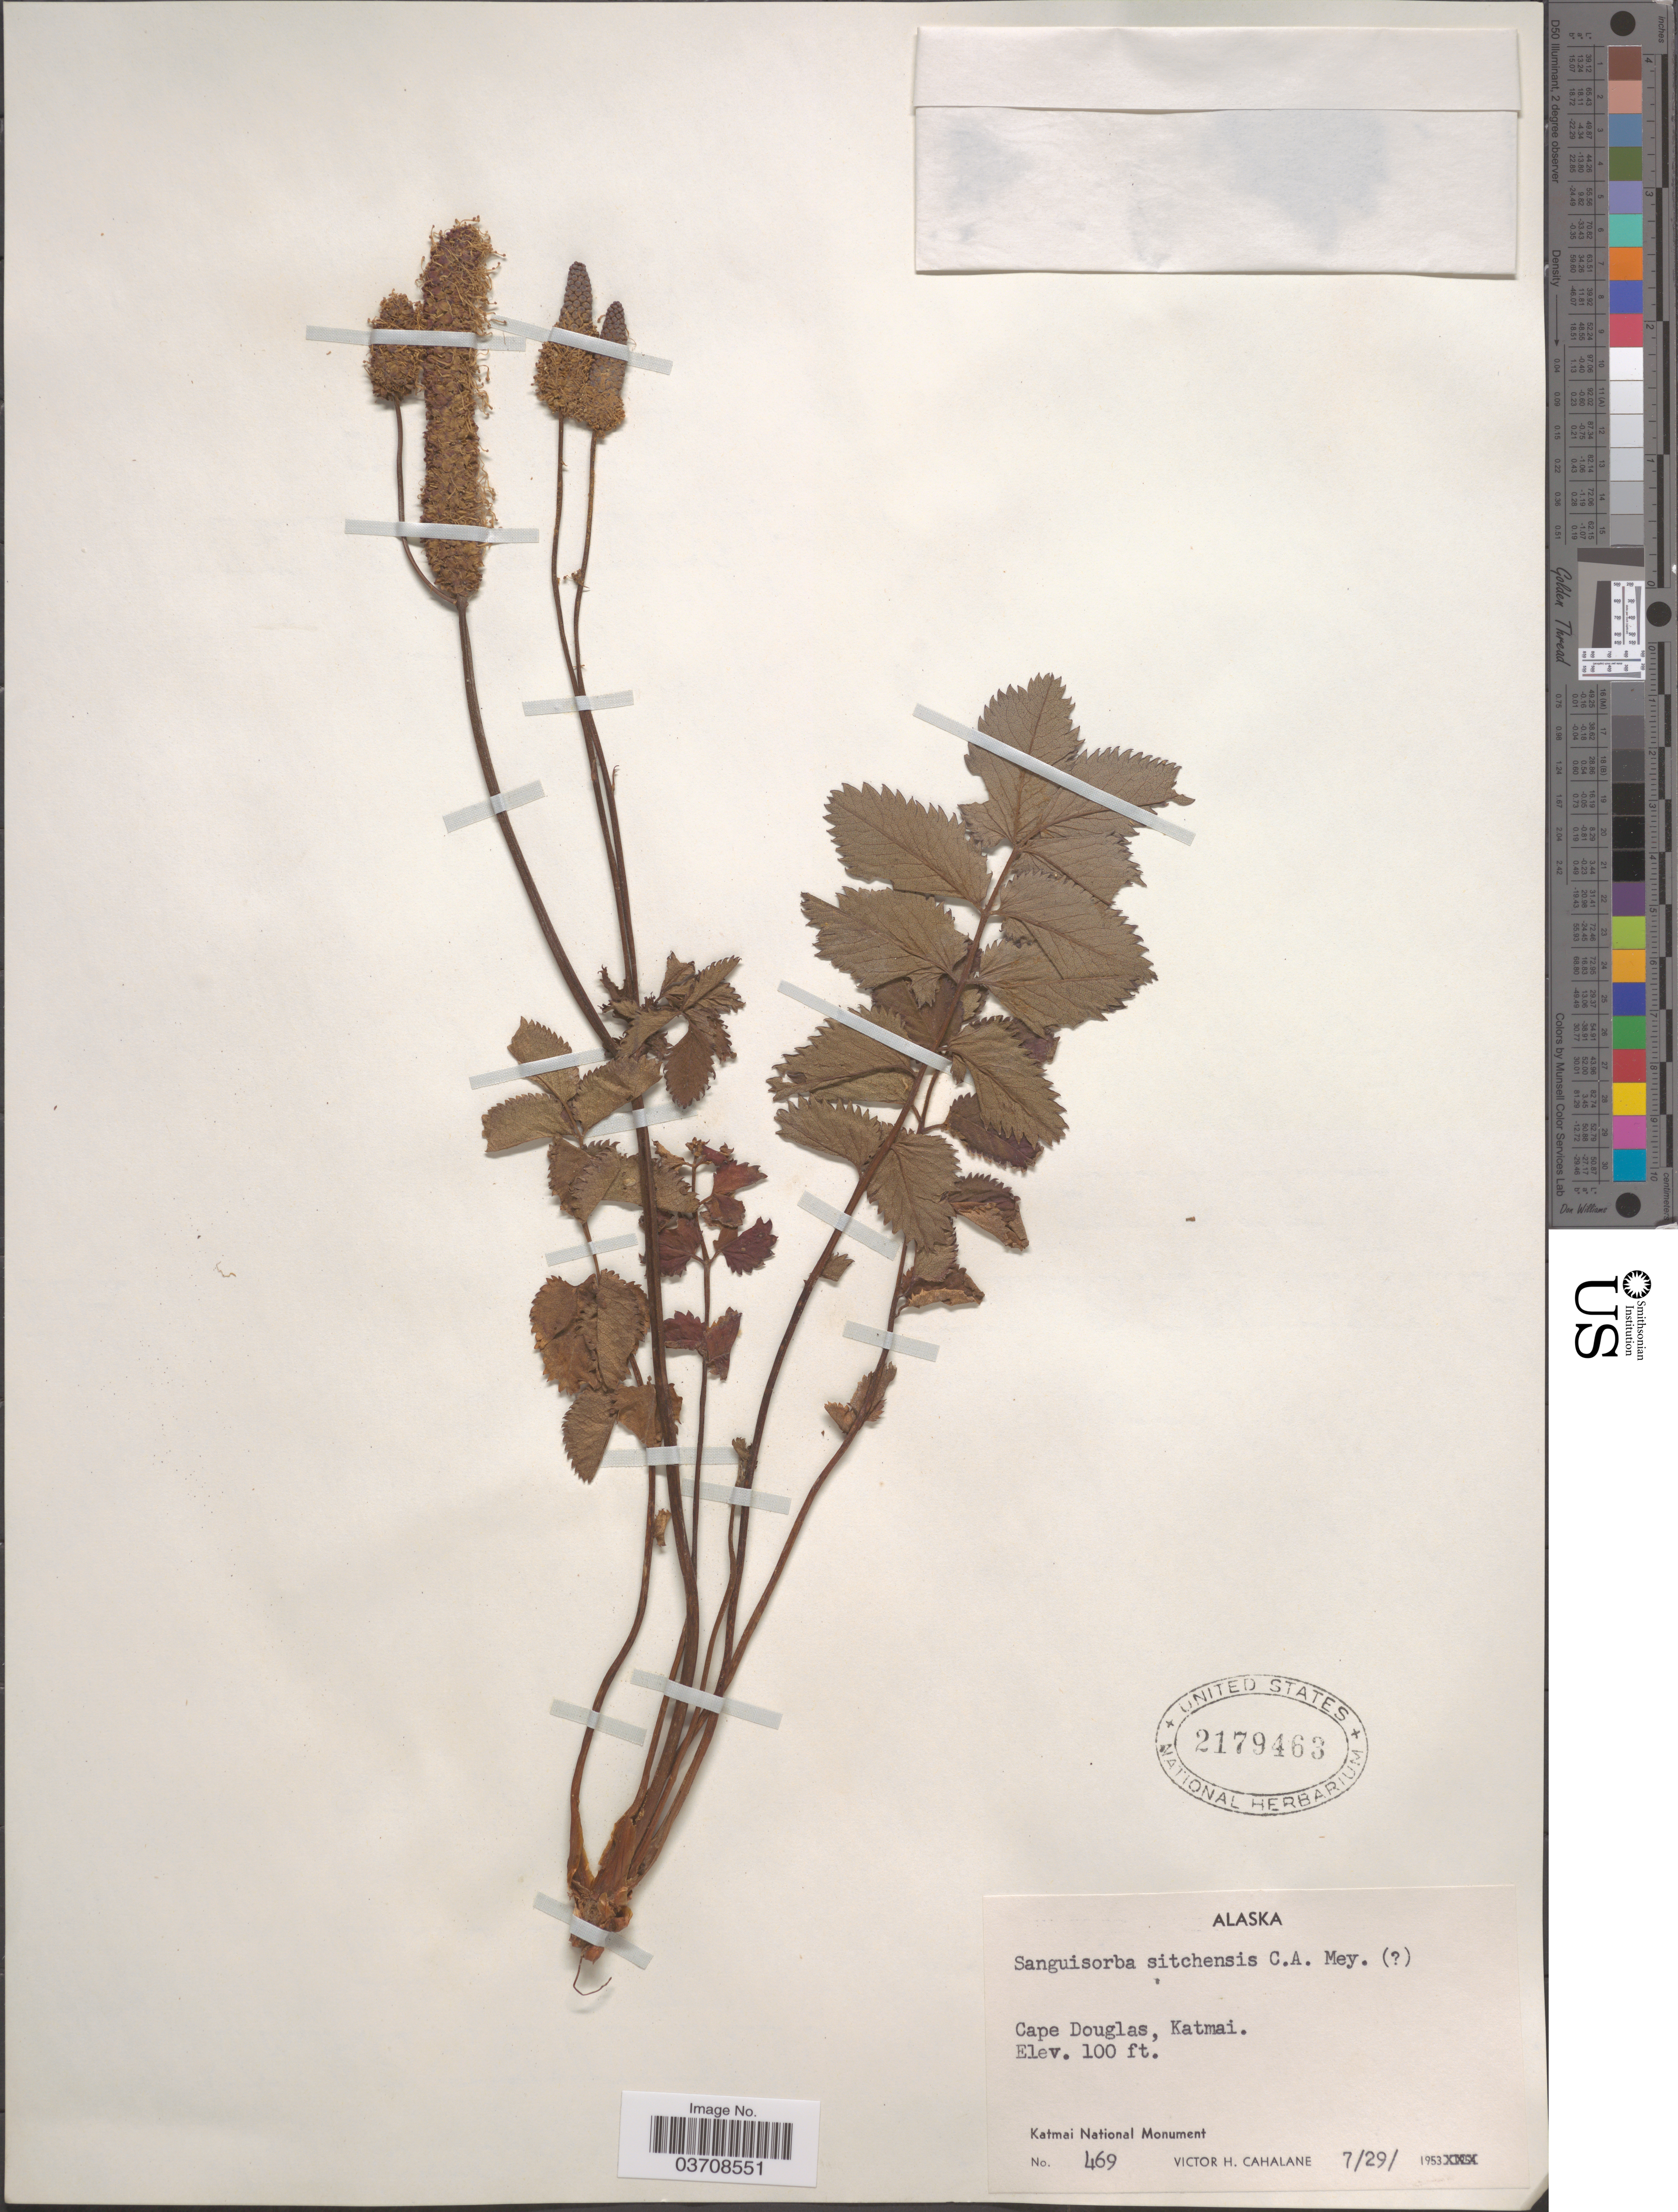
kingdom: Plantae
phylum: Tracheophyta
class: Magnoliopsida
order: Rosales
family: Rosaceae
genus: Sanguisorba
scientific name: Sanguisorba stipulata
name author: Raf.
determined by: Strong, Mark T., (BOT), Smithsonian Institution - National Museum of Natural History (UNITED STATES)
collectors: V. Cahalane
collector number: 469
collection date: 1953-07-29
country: United States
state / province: Alaska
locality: Cape Douglas, Katmai. Katmai National Monument.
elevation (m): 30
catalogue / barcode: US 2179463